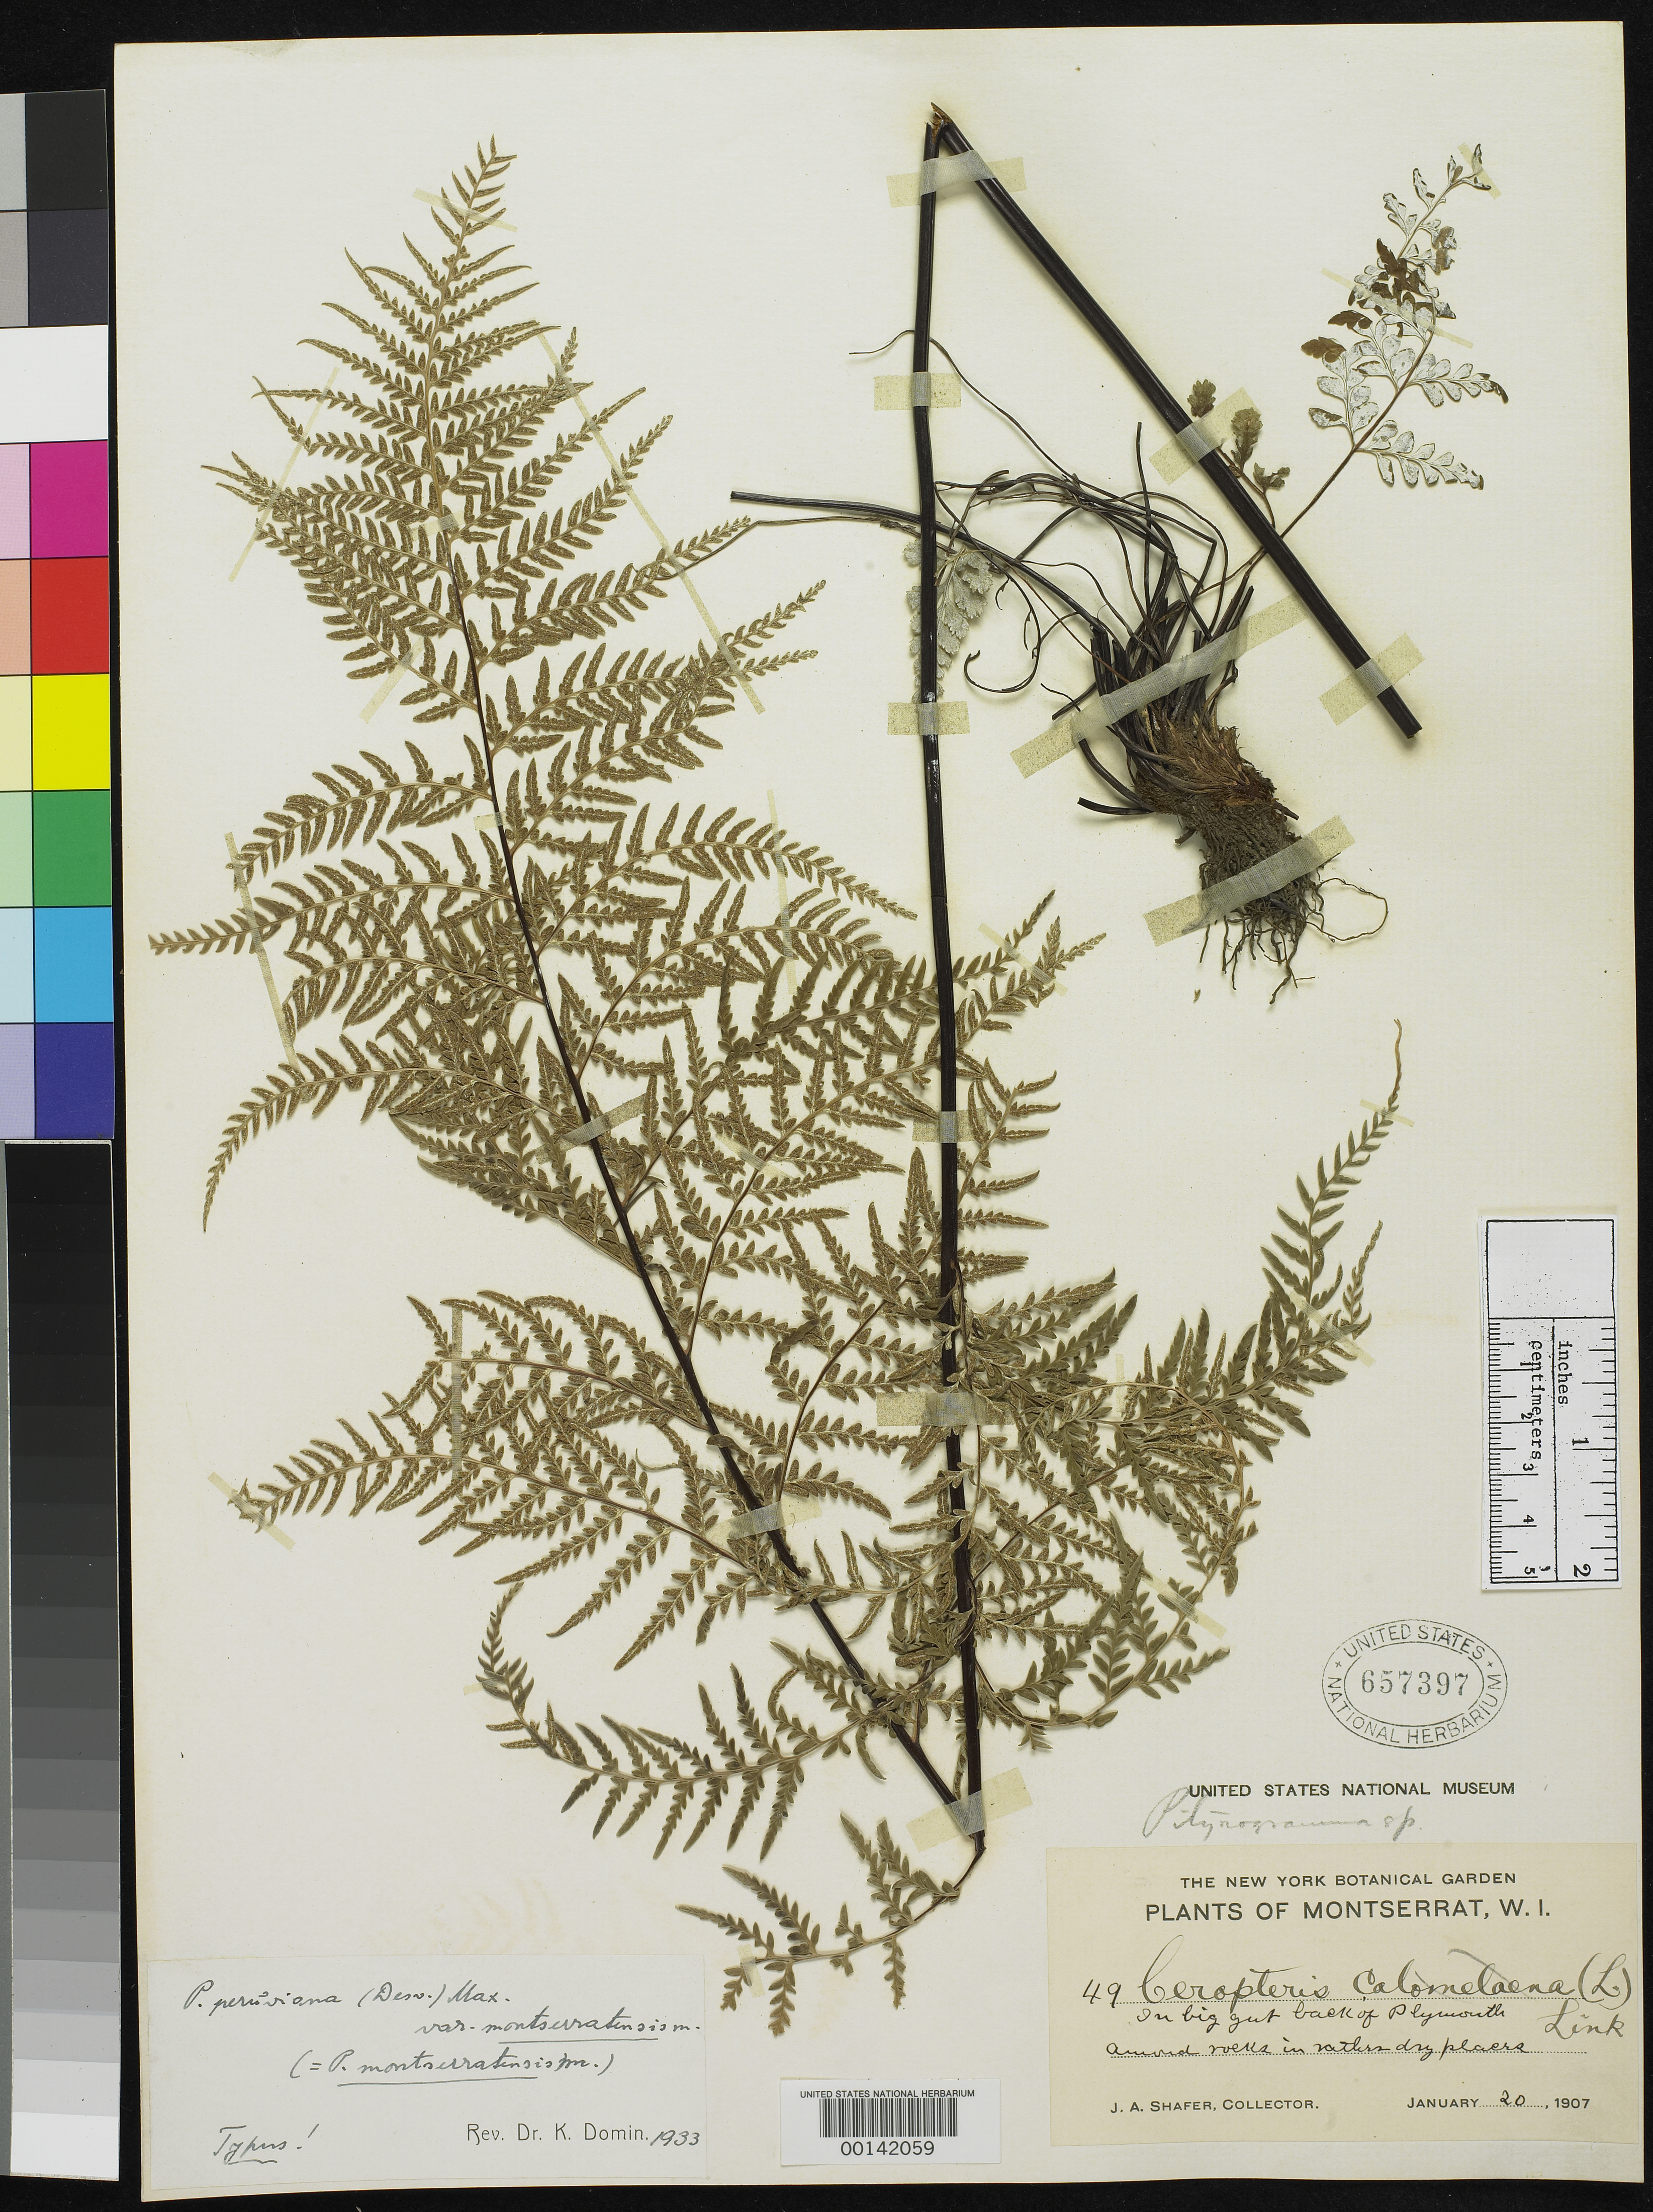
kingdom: Plantae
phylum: Tracheophyta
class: Polypodiopsida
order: Polypodiales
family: Pteridaceae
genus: Pityrogramma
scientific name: Pityrogramma montserratensis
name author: Domin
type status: Type Collection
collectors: J. A. Shafer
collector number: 49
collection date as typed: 20 Jan 1907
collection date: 1907-01-20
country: Montserrat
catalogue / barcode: US 657397